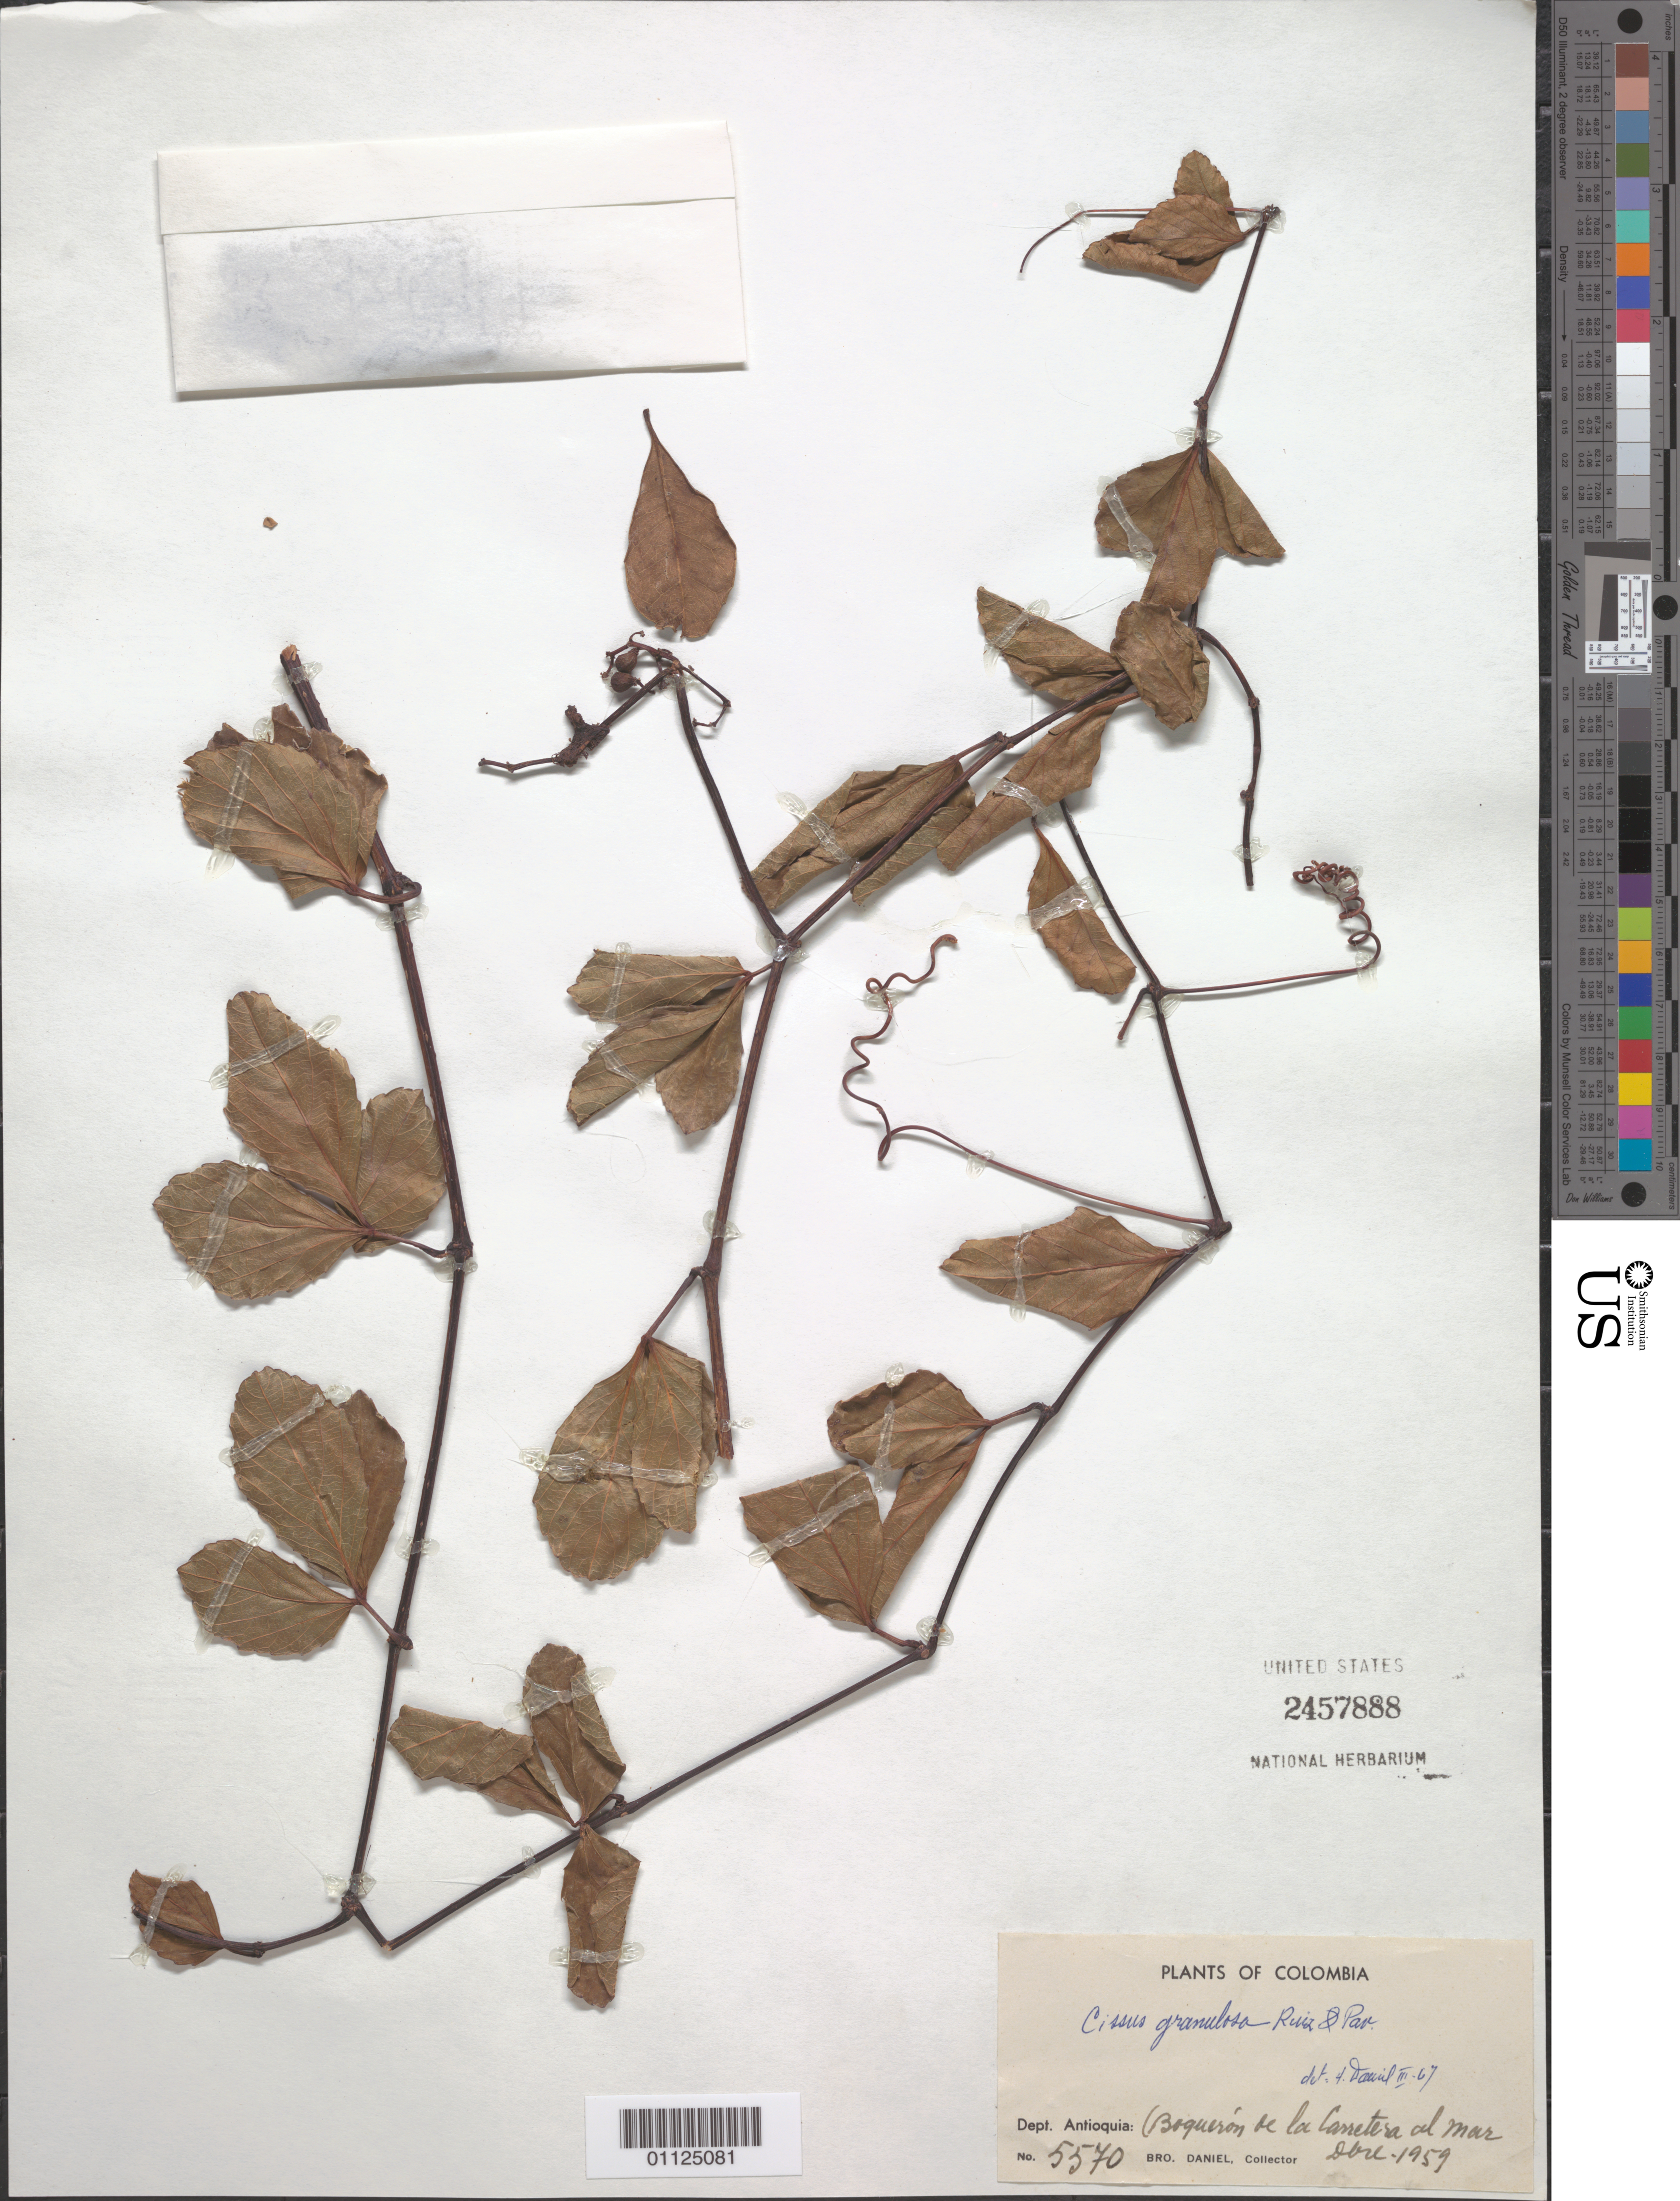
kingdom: Plantae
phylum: Tracheophyta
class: Magnoliopsida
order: Vitales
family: Vitaceae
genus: Clematicissus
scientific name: Clematicissus granulosa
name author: (Ruiz & Pav.) Lombardi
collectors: Bro. Daniel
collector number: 5570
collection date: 1959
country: Colombia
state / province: Antioquia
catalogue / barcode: US 2457888